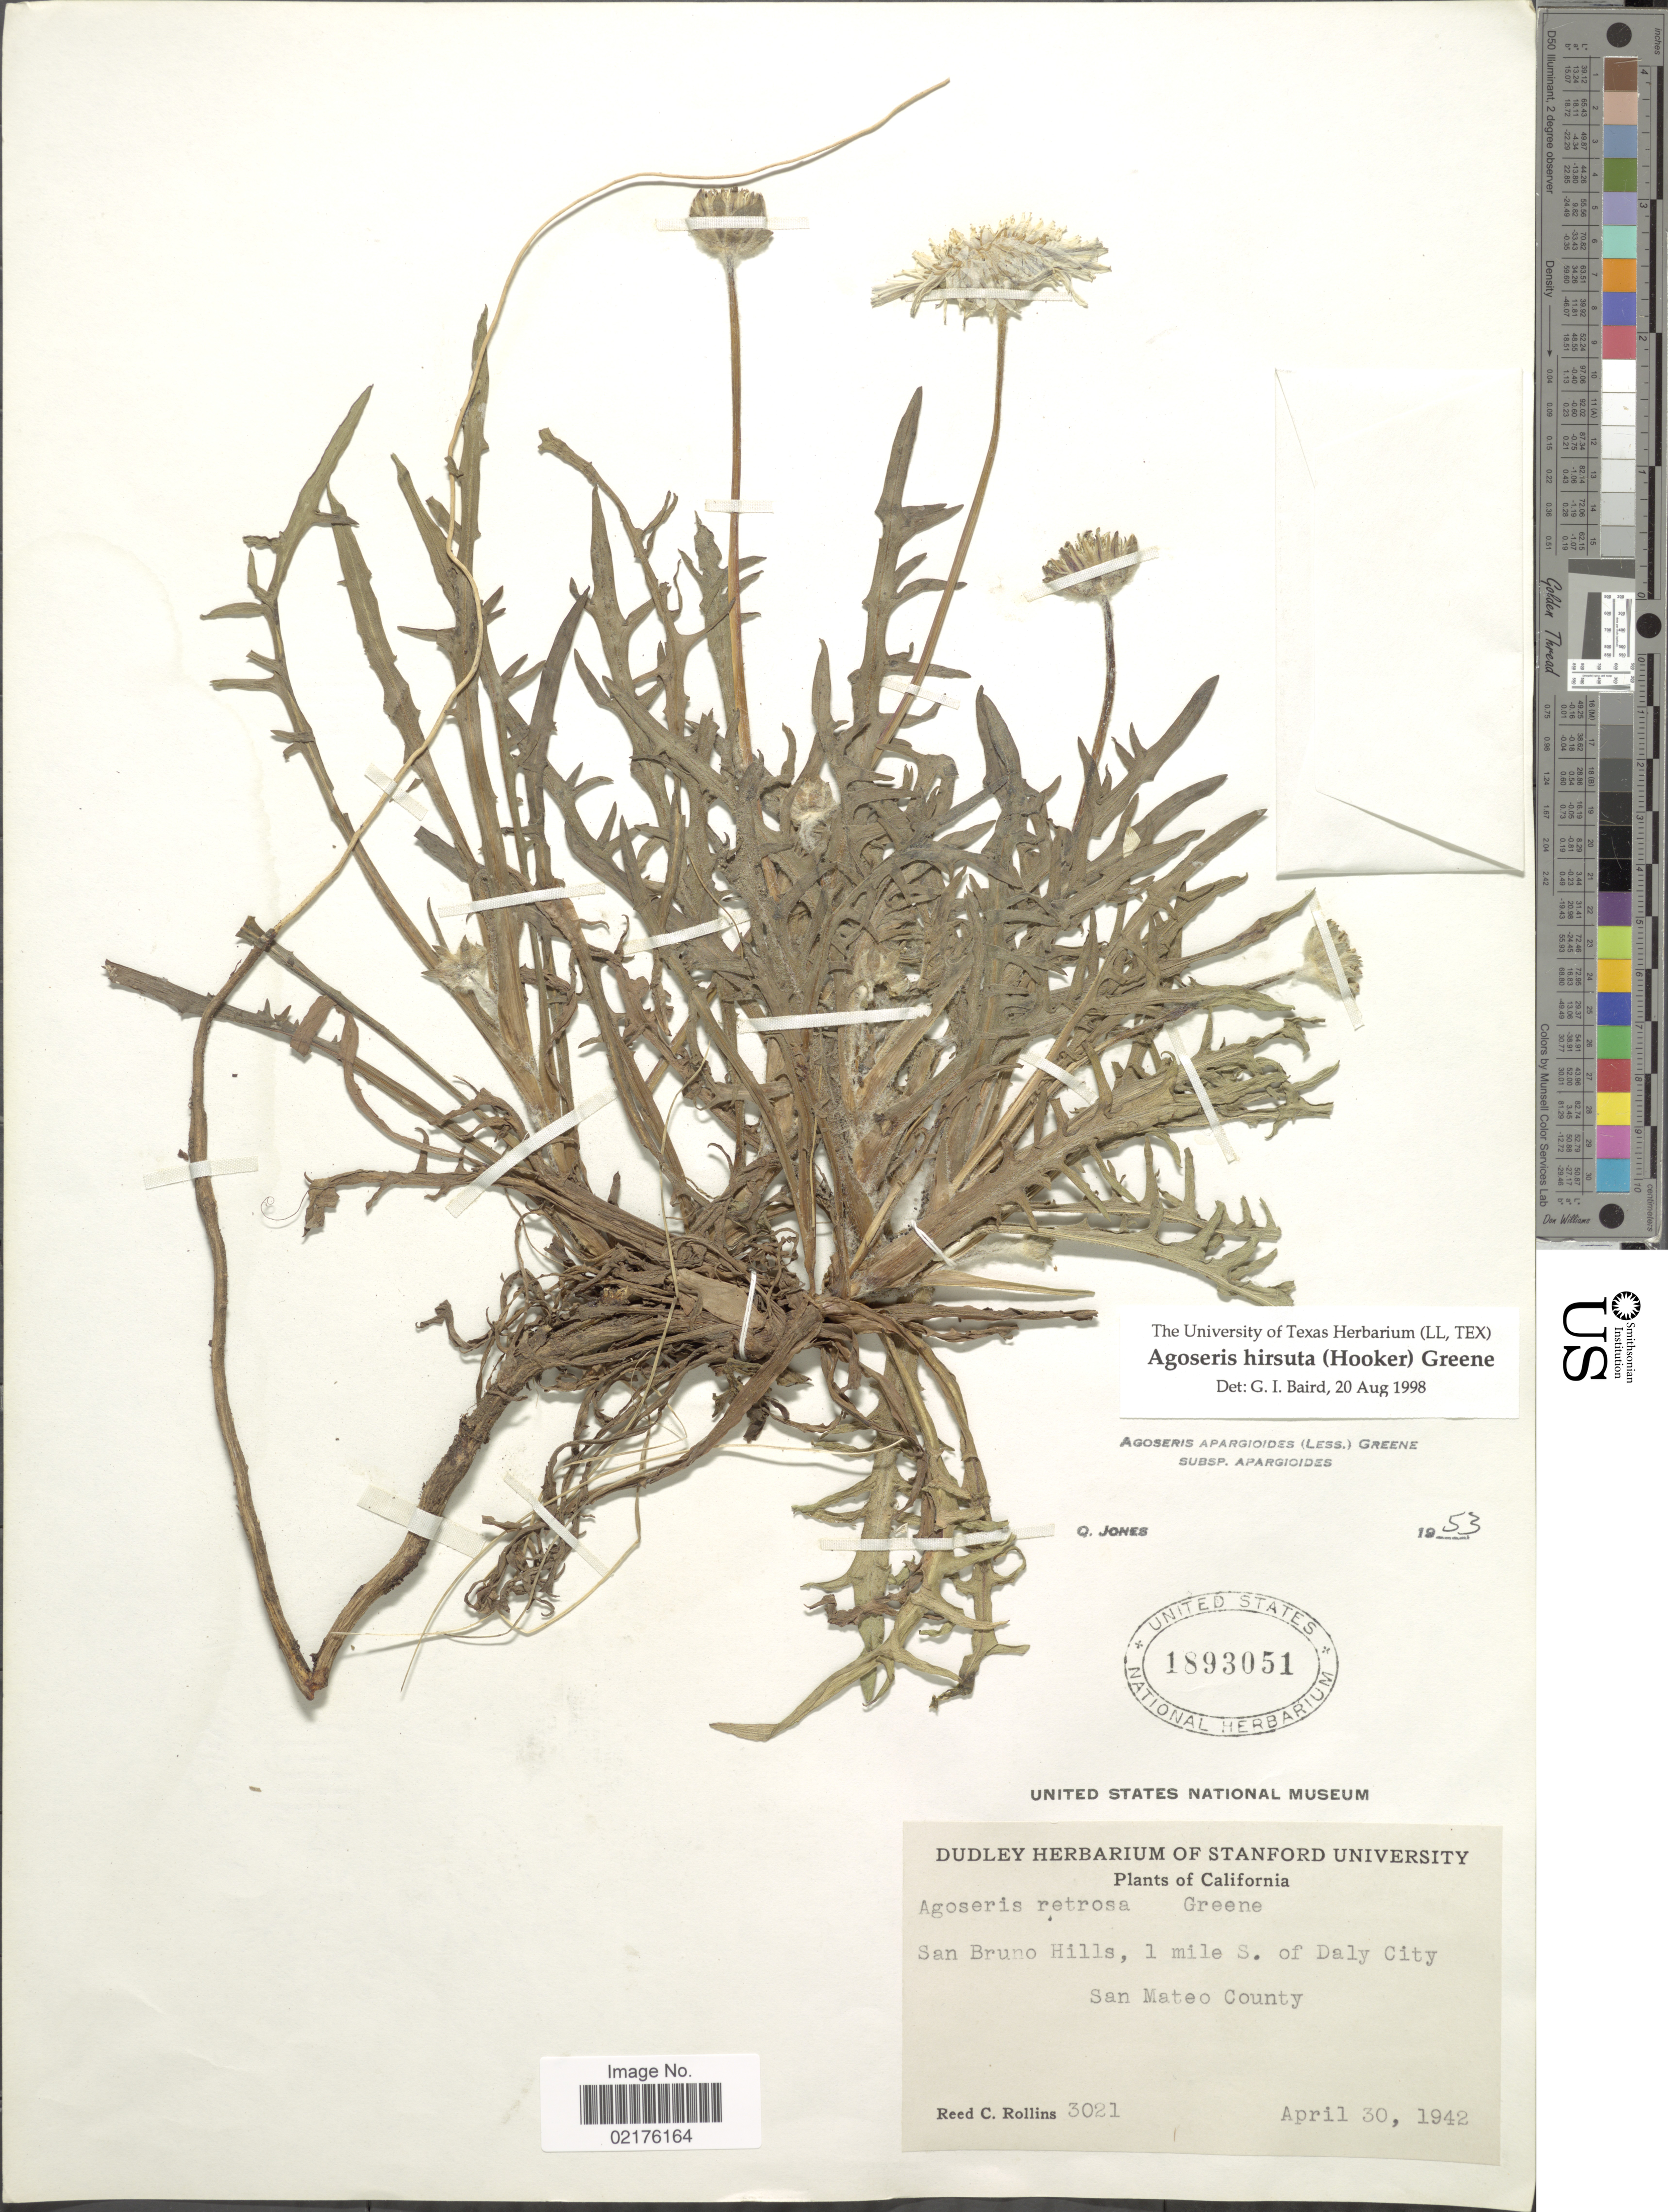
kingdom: Plantae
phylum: Tracheophyta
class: Magnoliopsida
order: Asterales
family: Asteraceae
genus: Agoseris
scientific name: Agoseris hirsuta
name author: (Hook.) Greene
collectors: R. C. Rollins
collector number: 3021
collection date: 1942-04-30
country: United States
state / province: California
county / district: San Mateo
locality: San Bruno Hills, 1 mile S. of Daly City, San Mateo County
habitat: San Bruno Hills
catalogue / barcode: US 1893051